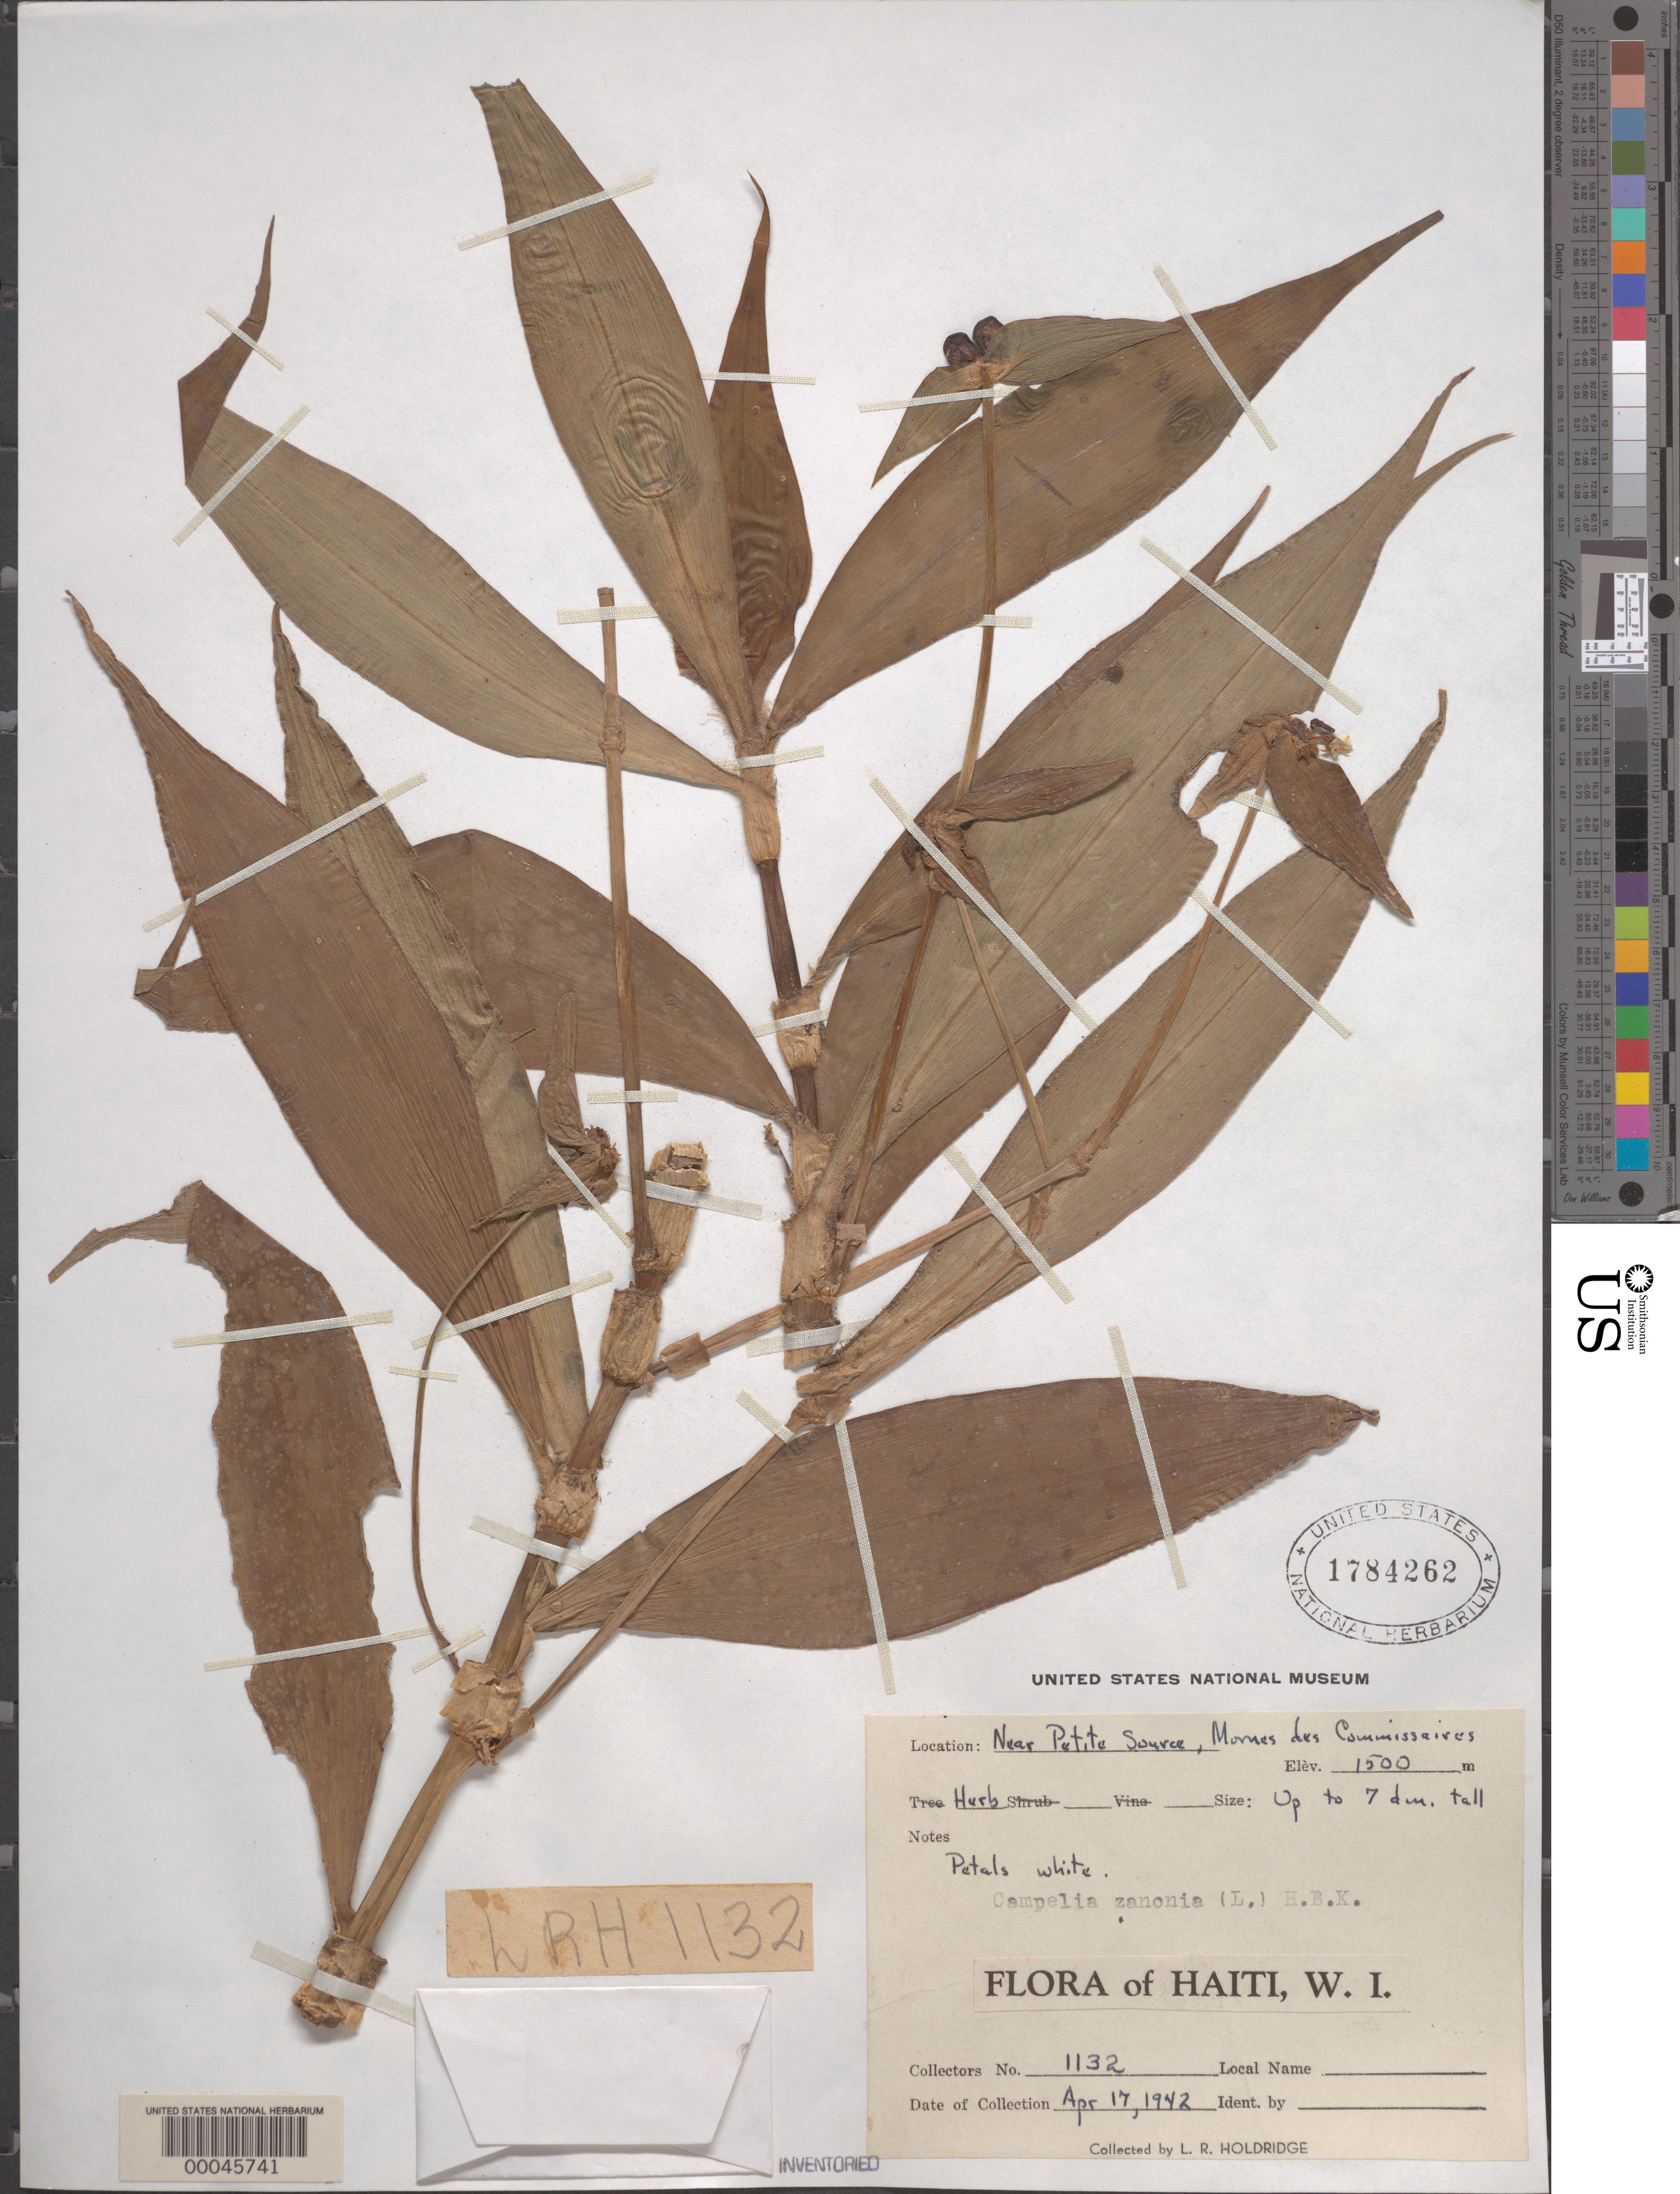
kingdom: Plantae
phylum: Tracheophyta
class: Liliopsida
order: Commelinales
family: Commelinaceae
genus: Tradescantia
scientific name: Tradescantia zanonia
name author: (L.) Sw.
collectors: L. Holdridge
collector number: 1132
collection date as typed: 17 Apr 1942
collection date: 1942-04-17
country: Haiti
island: Hispaniola Island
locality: Near petite source, momes de scommissaires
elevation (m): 1500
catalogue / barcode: US 1784262